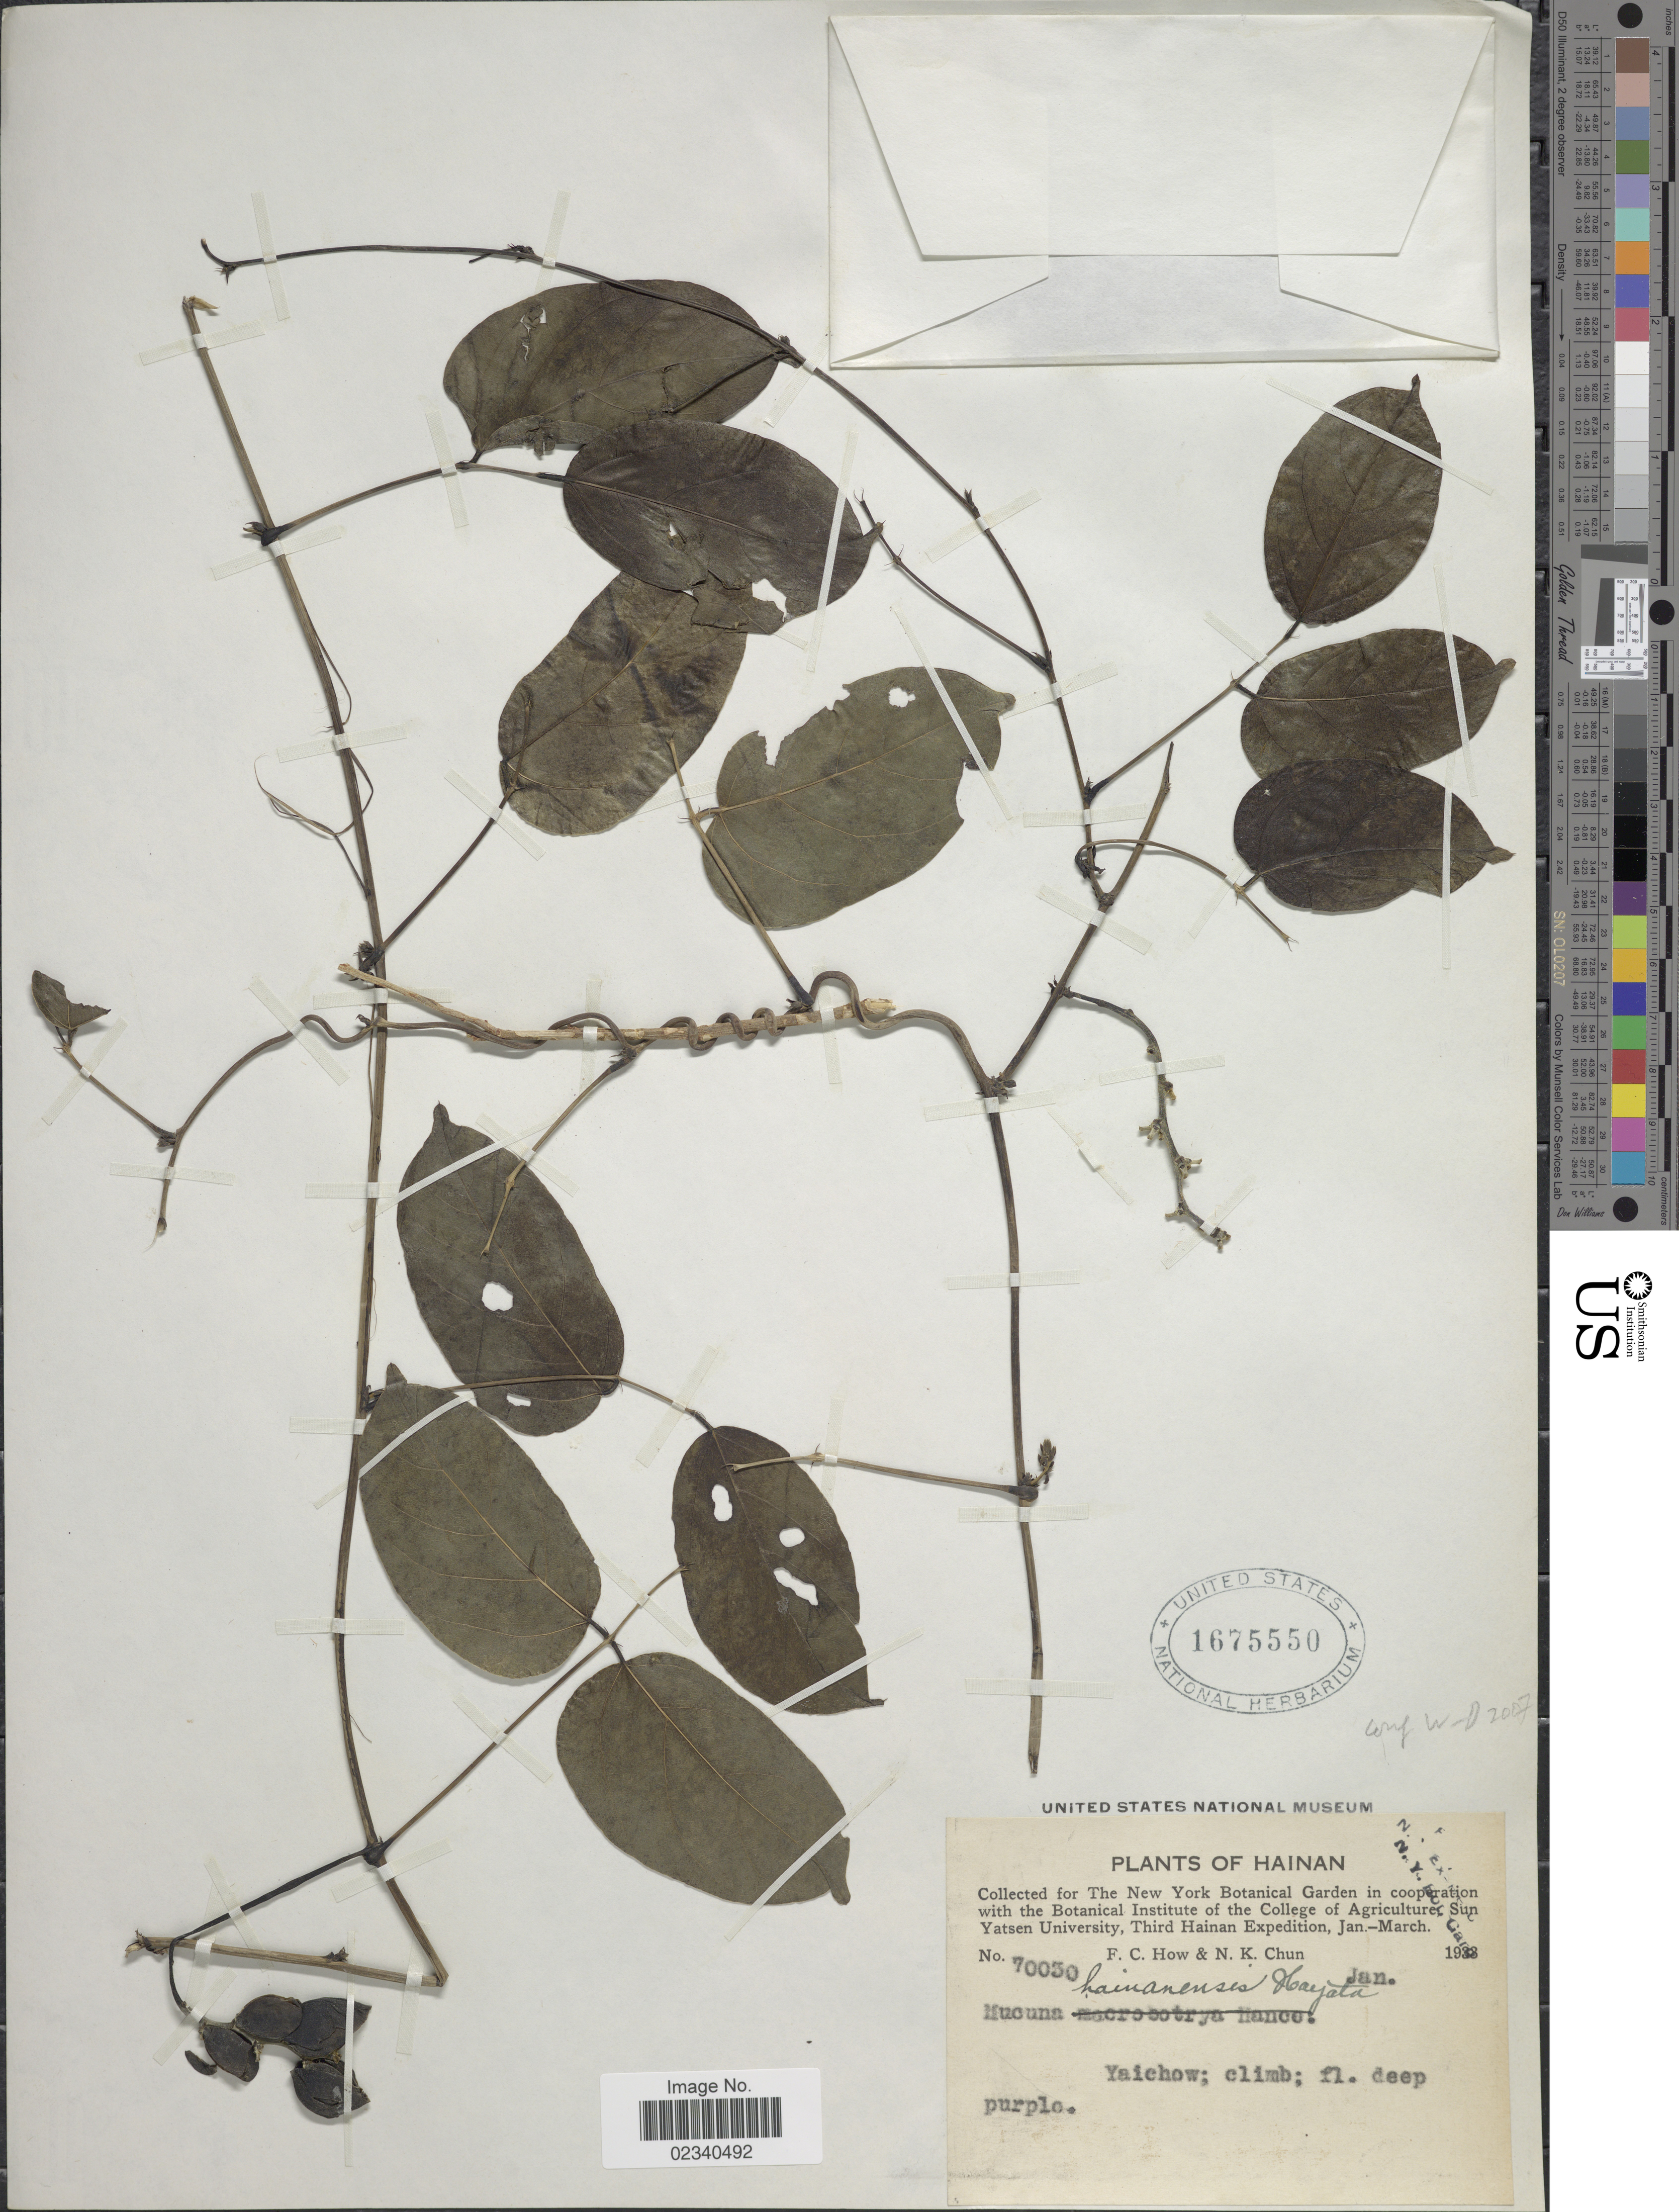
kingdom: Plantae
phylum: Tracheophyta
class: Magnoliopsida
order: Fabales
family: Fabaceae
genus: Mucuna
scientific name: Mucuna hainanensis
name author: Hayata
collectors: F. C. How & N. K. Chun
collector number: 70030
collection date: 1938-01/1938-03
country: China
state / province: Hainan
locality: Yaichow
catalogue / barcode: US 1675550